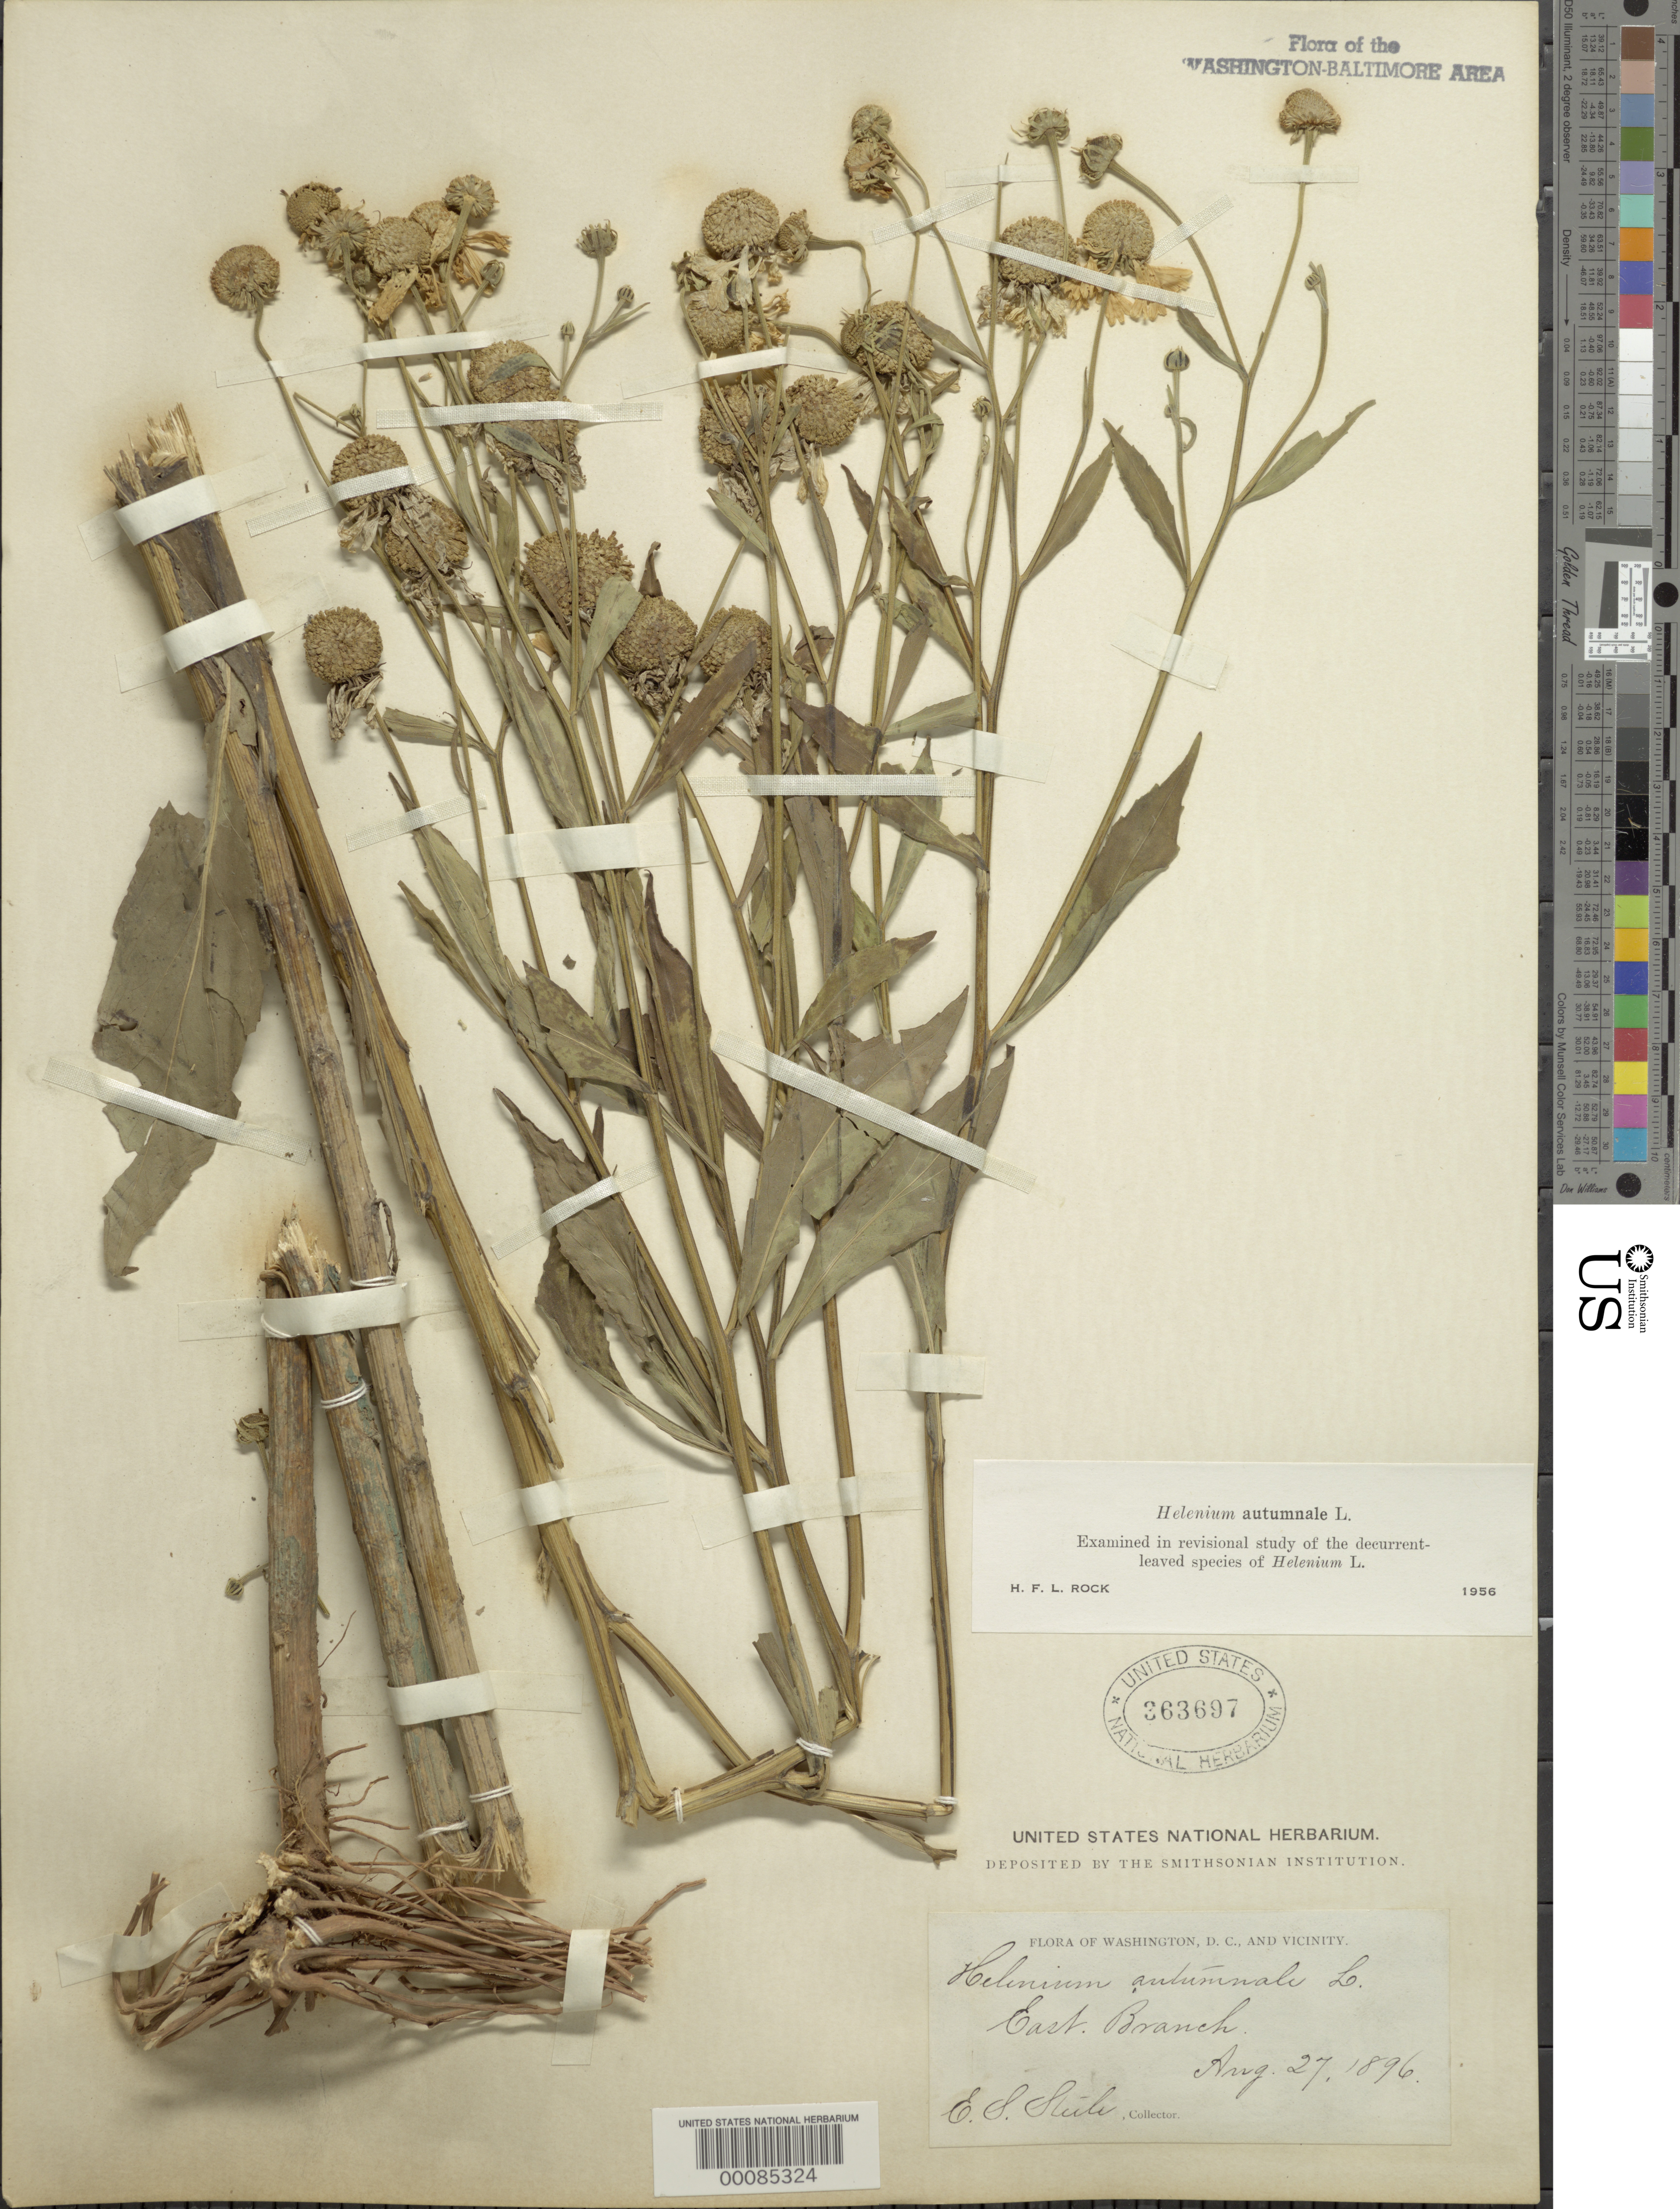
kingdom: Plantae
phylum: Tracheophyta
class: Magnoliopsida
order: Asterales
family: Asteraceae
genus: Helenium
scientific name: Helenium autumnale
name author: L.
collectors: E. Steele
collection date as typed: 27 Aug 1896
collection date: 1896-08-27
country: United States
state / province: District of Columbia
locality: Eastern Branch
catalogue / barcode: US 363697